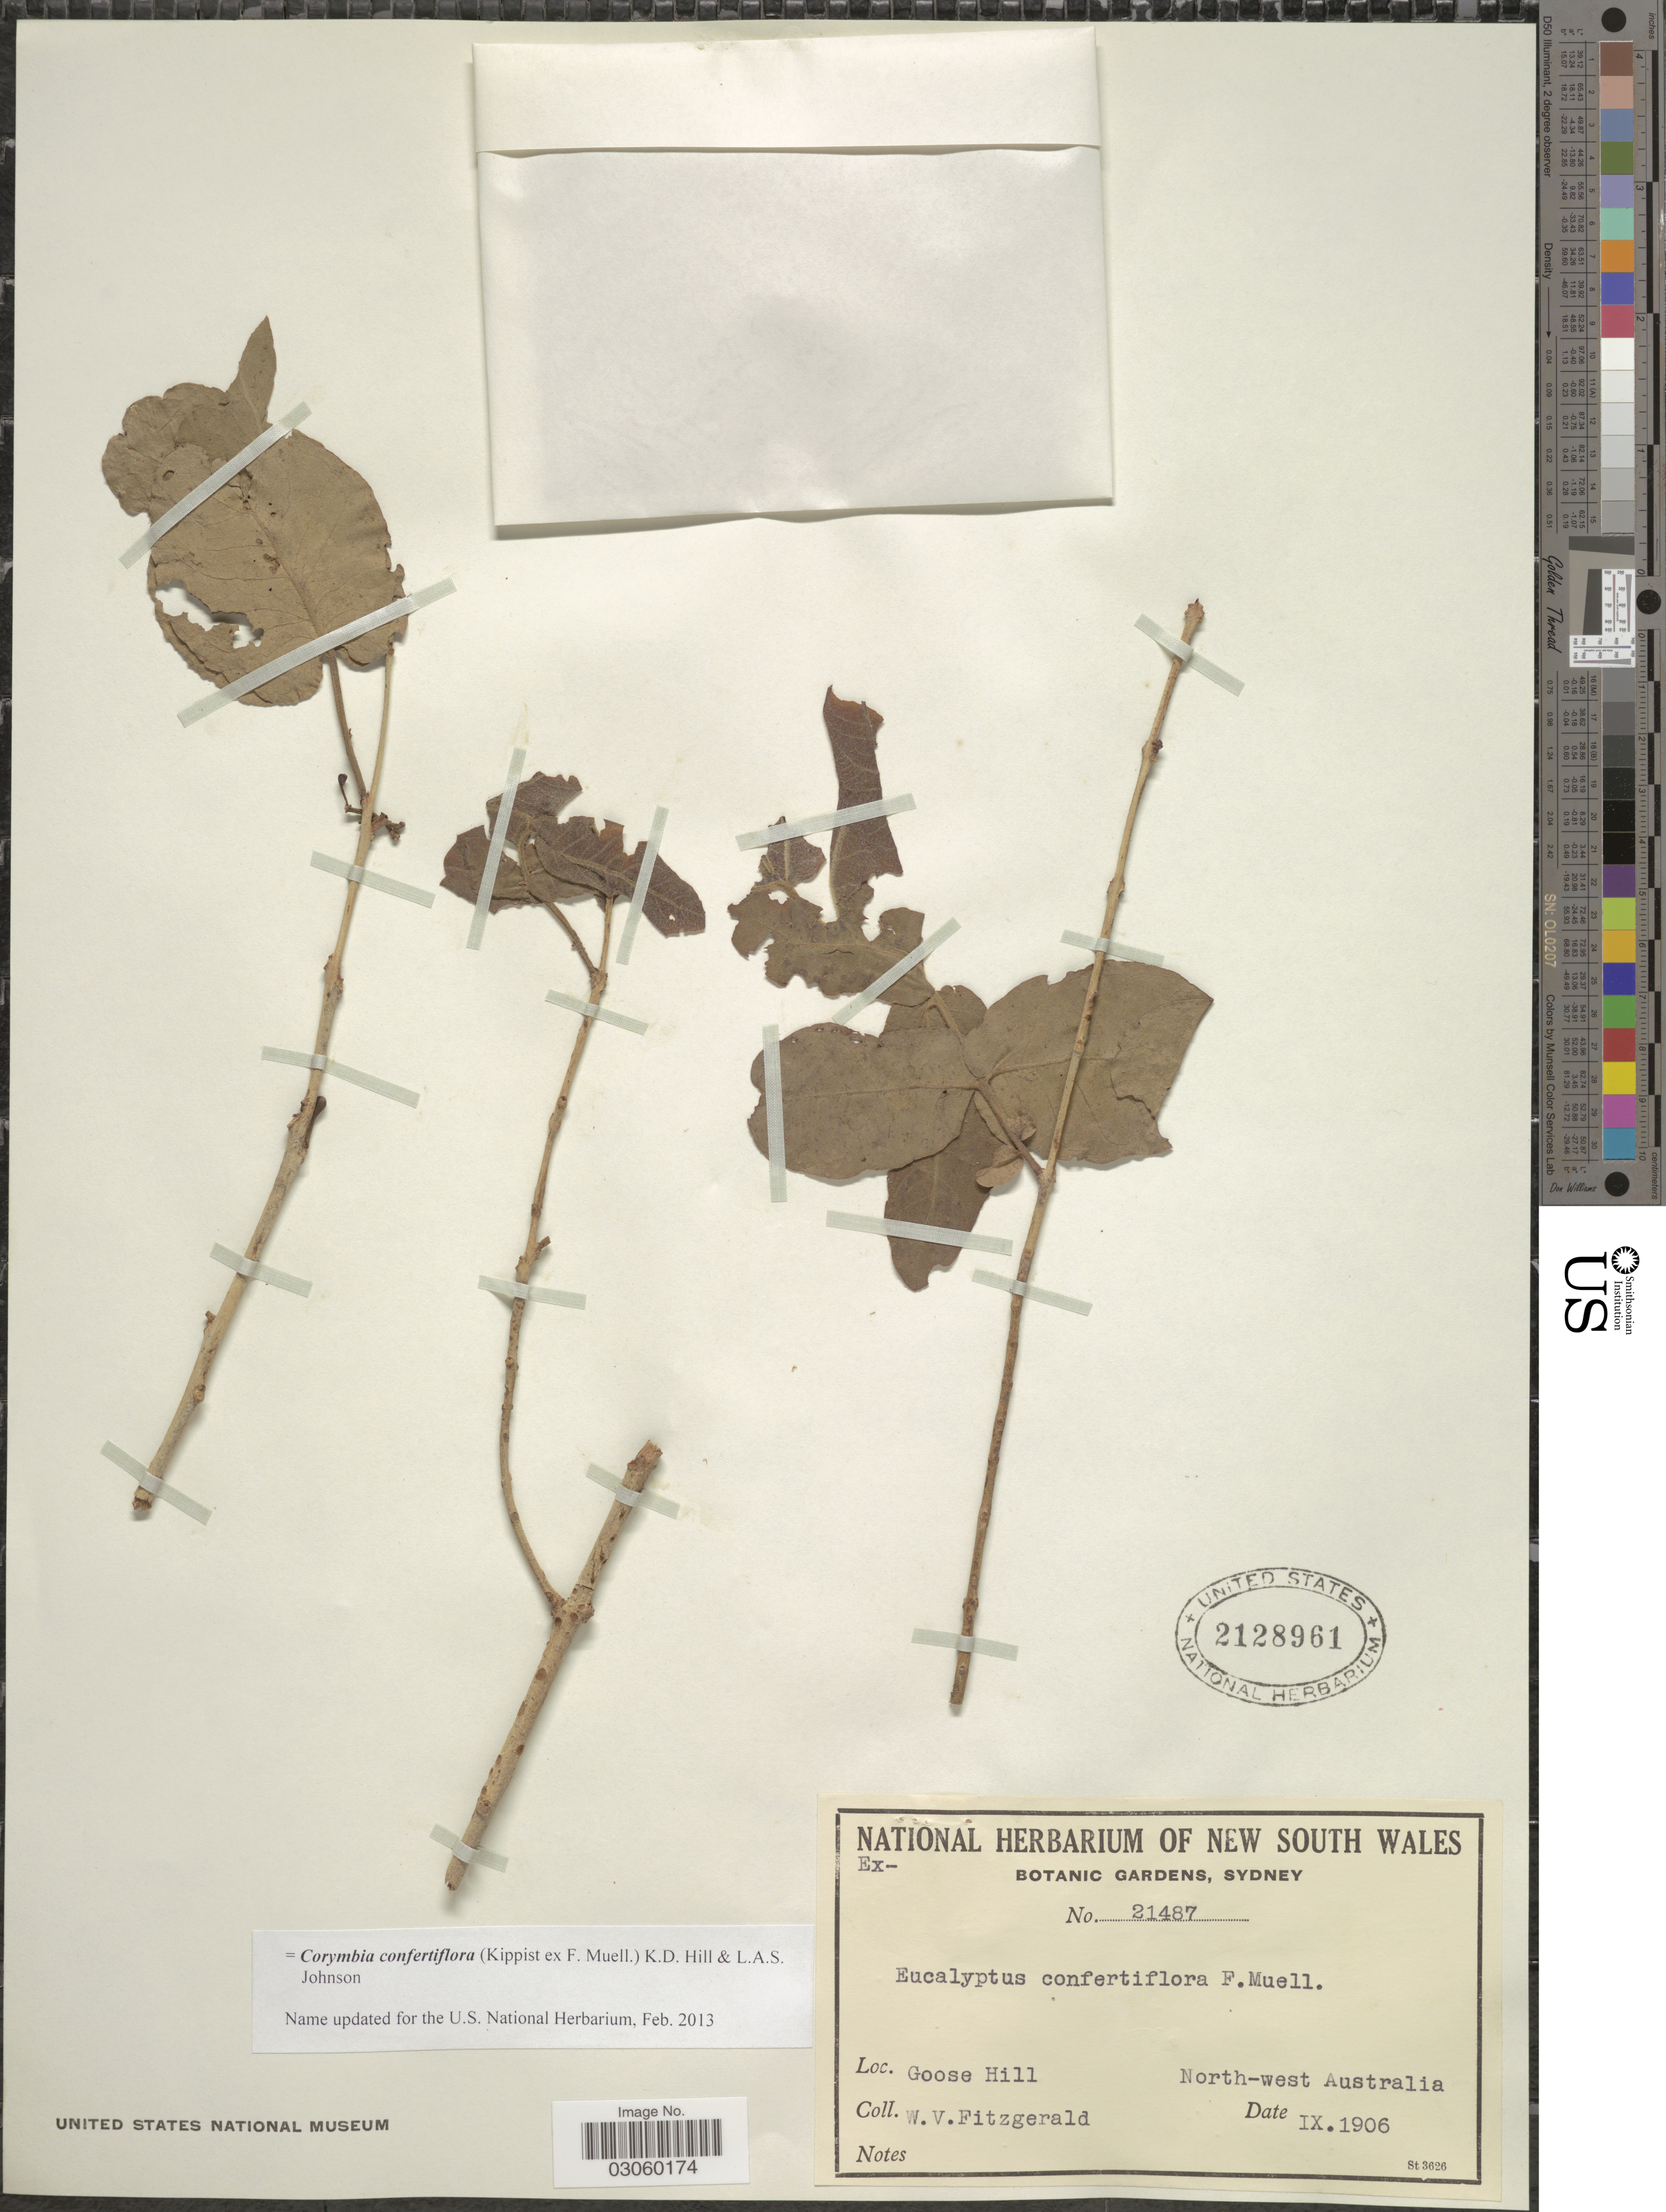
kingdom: Plantae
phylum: Tracheophyta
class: Magnoliopsida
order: Myrtales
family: Myrtaceae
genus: Corymbia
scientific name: Corymbia confertiflora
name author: (F. Muell. ex Kippist) K.D. Hill & L.A.S. Johnson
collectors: W. Fitzgerald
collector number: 21487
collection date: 1906-09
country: Australia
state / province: New South Wales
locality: Goose Hill. North-west Australia.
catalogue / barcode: US 2128961